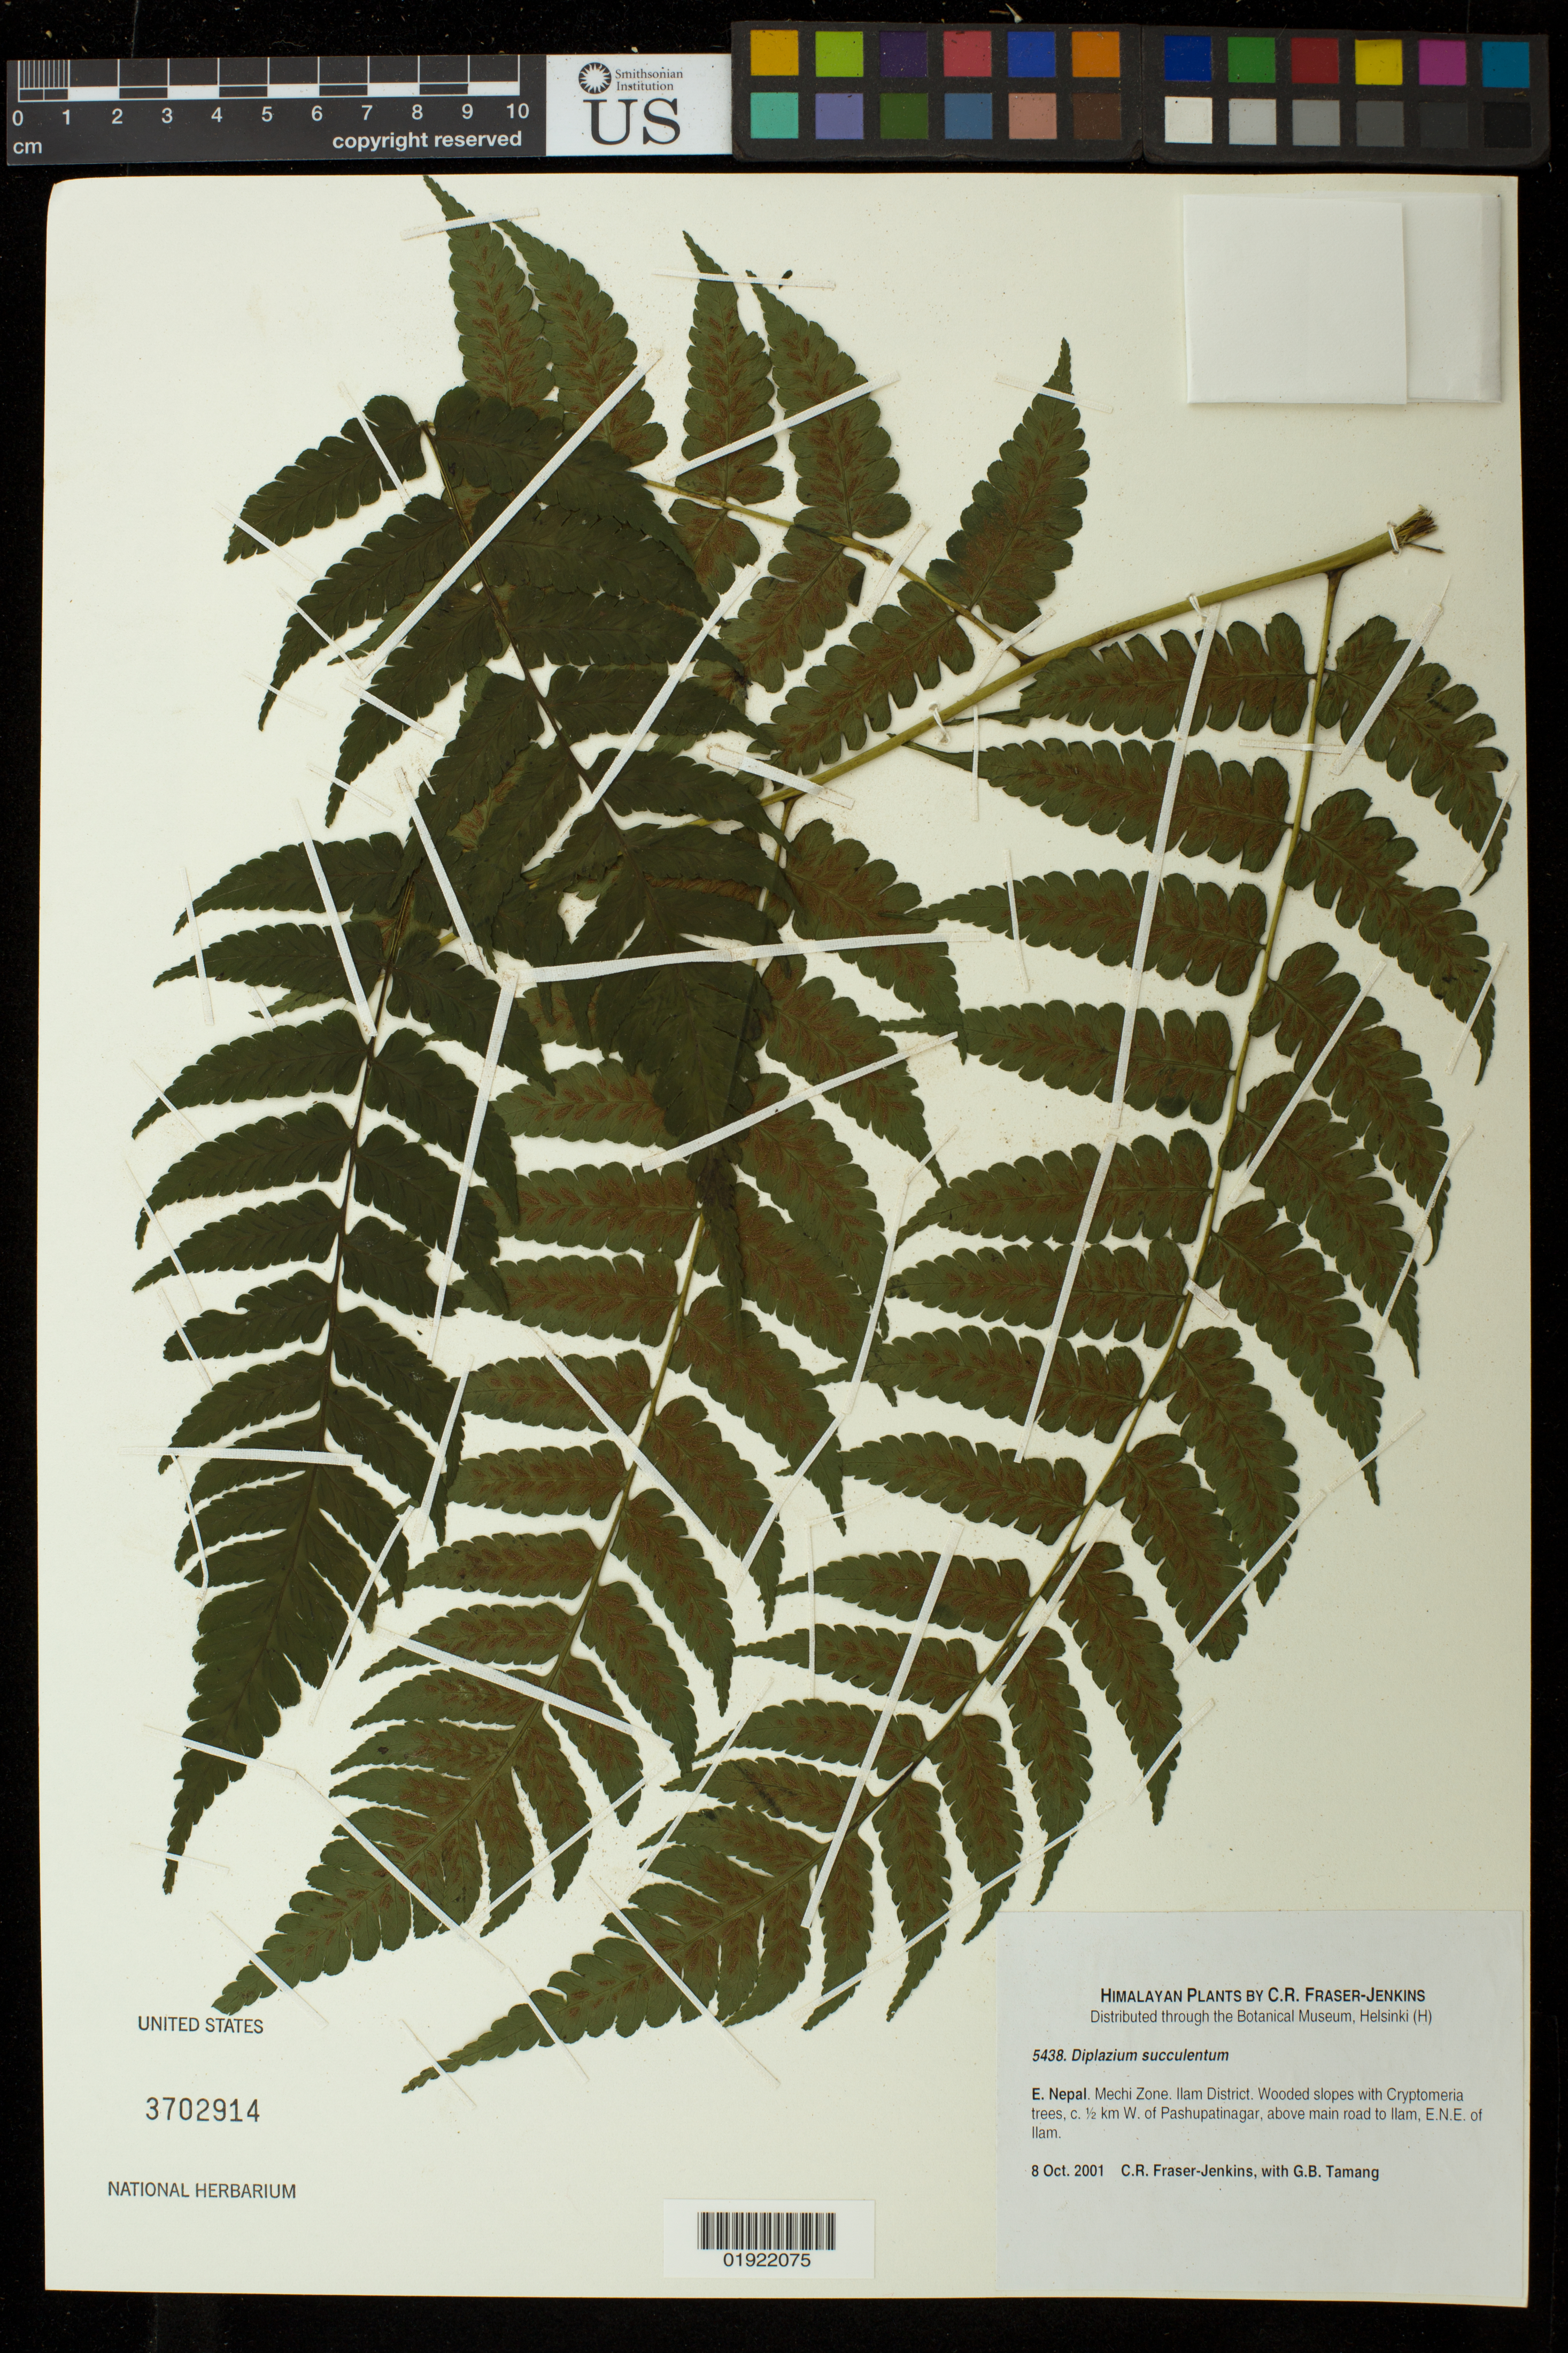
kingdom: Plantae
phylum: Tracheophyta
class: Polypodiopsida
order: Polypodiales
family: Athyriaceae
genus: Diplazium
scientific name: Diplazium succulentum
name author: (C.B. Clarke) C. Chr.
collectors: C. R. Fraser-Jenkins & G. Tamang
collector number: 5438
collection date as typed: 8 Oct 2001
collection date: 2001-10-08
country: Nepal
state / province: Mechi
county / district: Ilam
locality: Wooded slopes with Cryptomeria trees, c. 1/2km W. of Pashupatinagar, above main road to Ilam, E.N.E. of Ilam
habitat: wooded slopes with Cryptomeria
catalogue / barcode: US 3702914